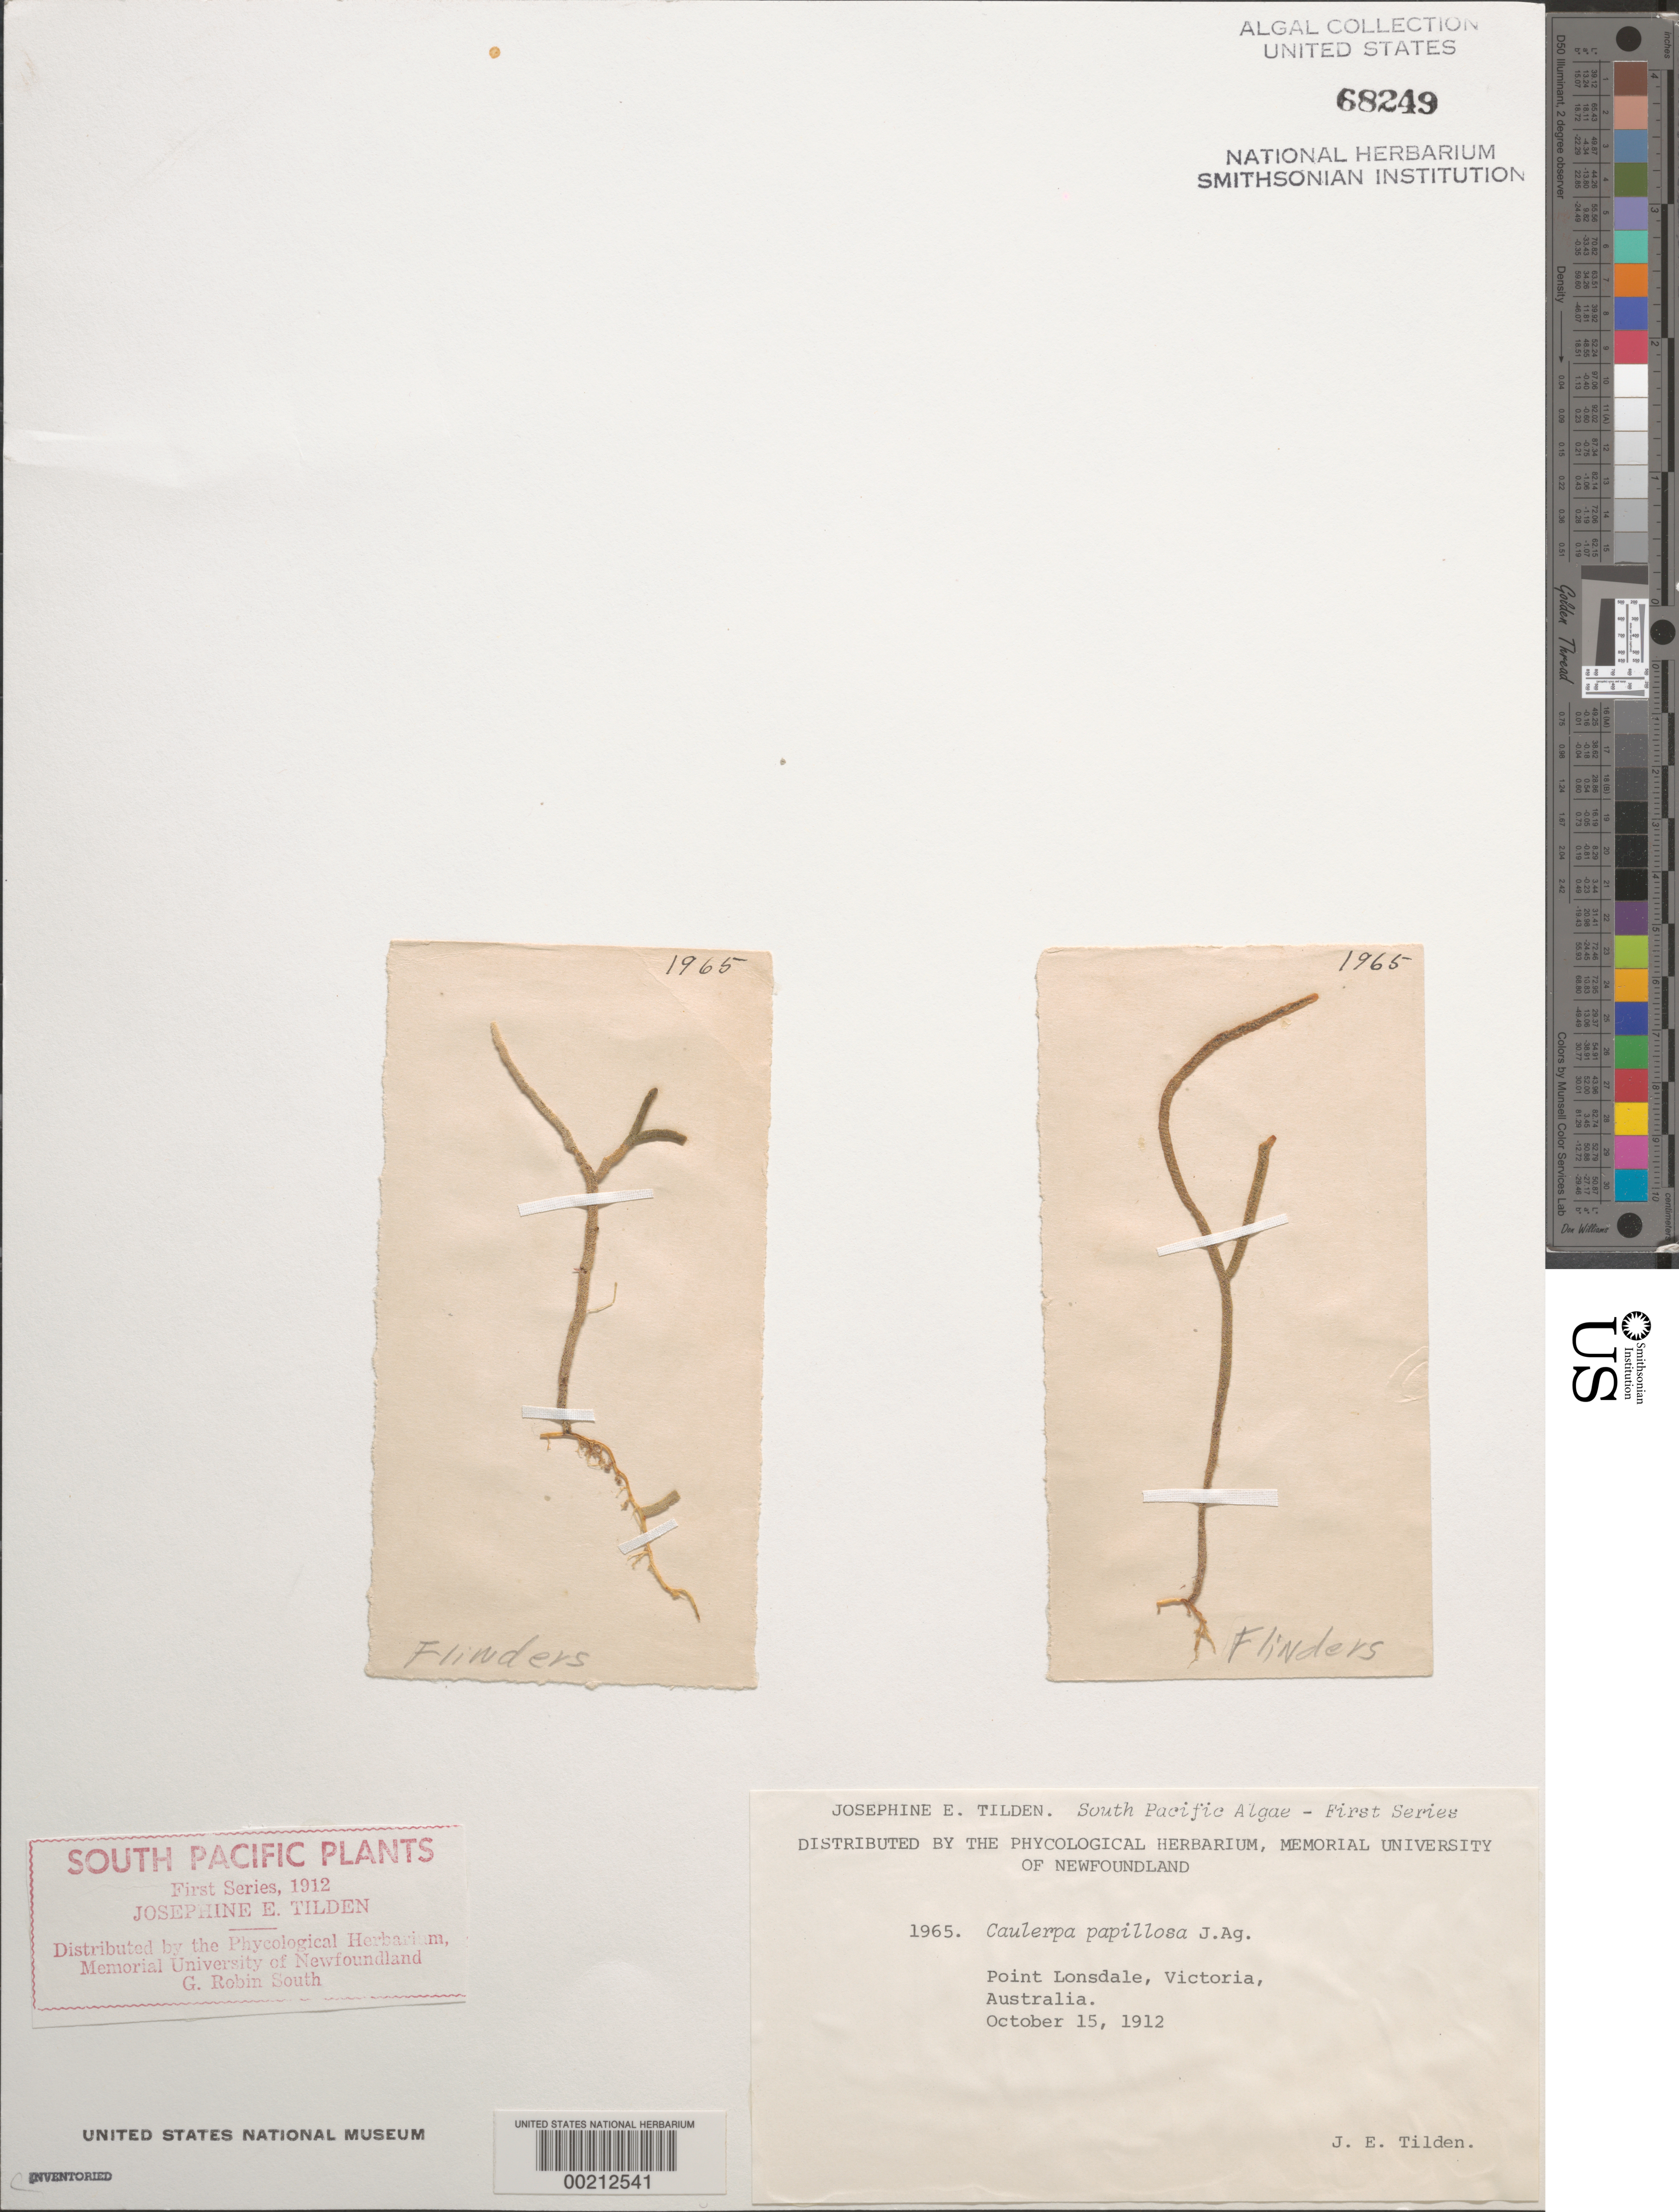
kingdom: Plantae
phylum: Chlorophyta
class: Ulvophyceae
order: Bryopsidales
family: Caulerpaceae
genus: Caulerpa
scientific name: Caulerpa papillosa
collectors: J. E. Tilden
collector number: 1965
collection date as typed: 15 Oct 1912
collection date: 1912-10-15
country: Australia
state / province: Victoria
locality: Point lonsdale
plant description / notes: Tilden, South Pacific Plants, First Series, 1912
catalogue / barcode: US 68249